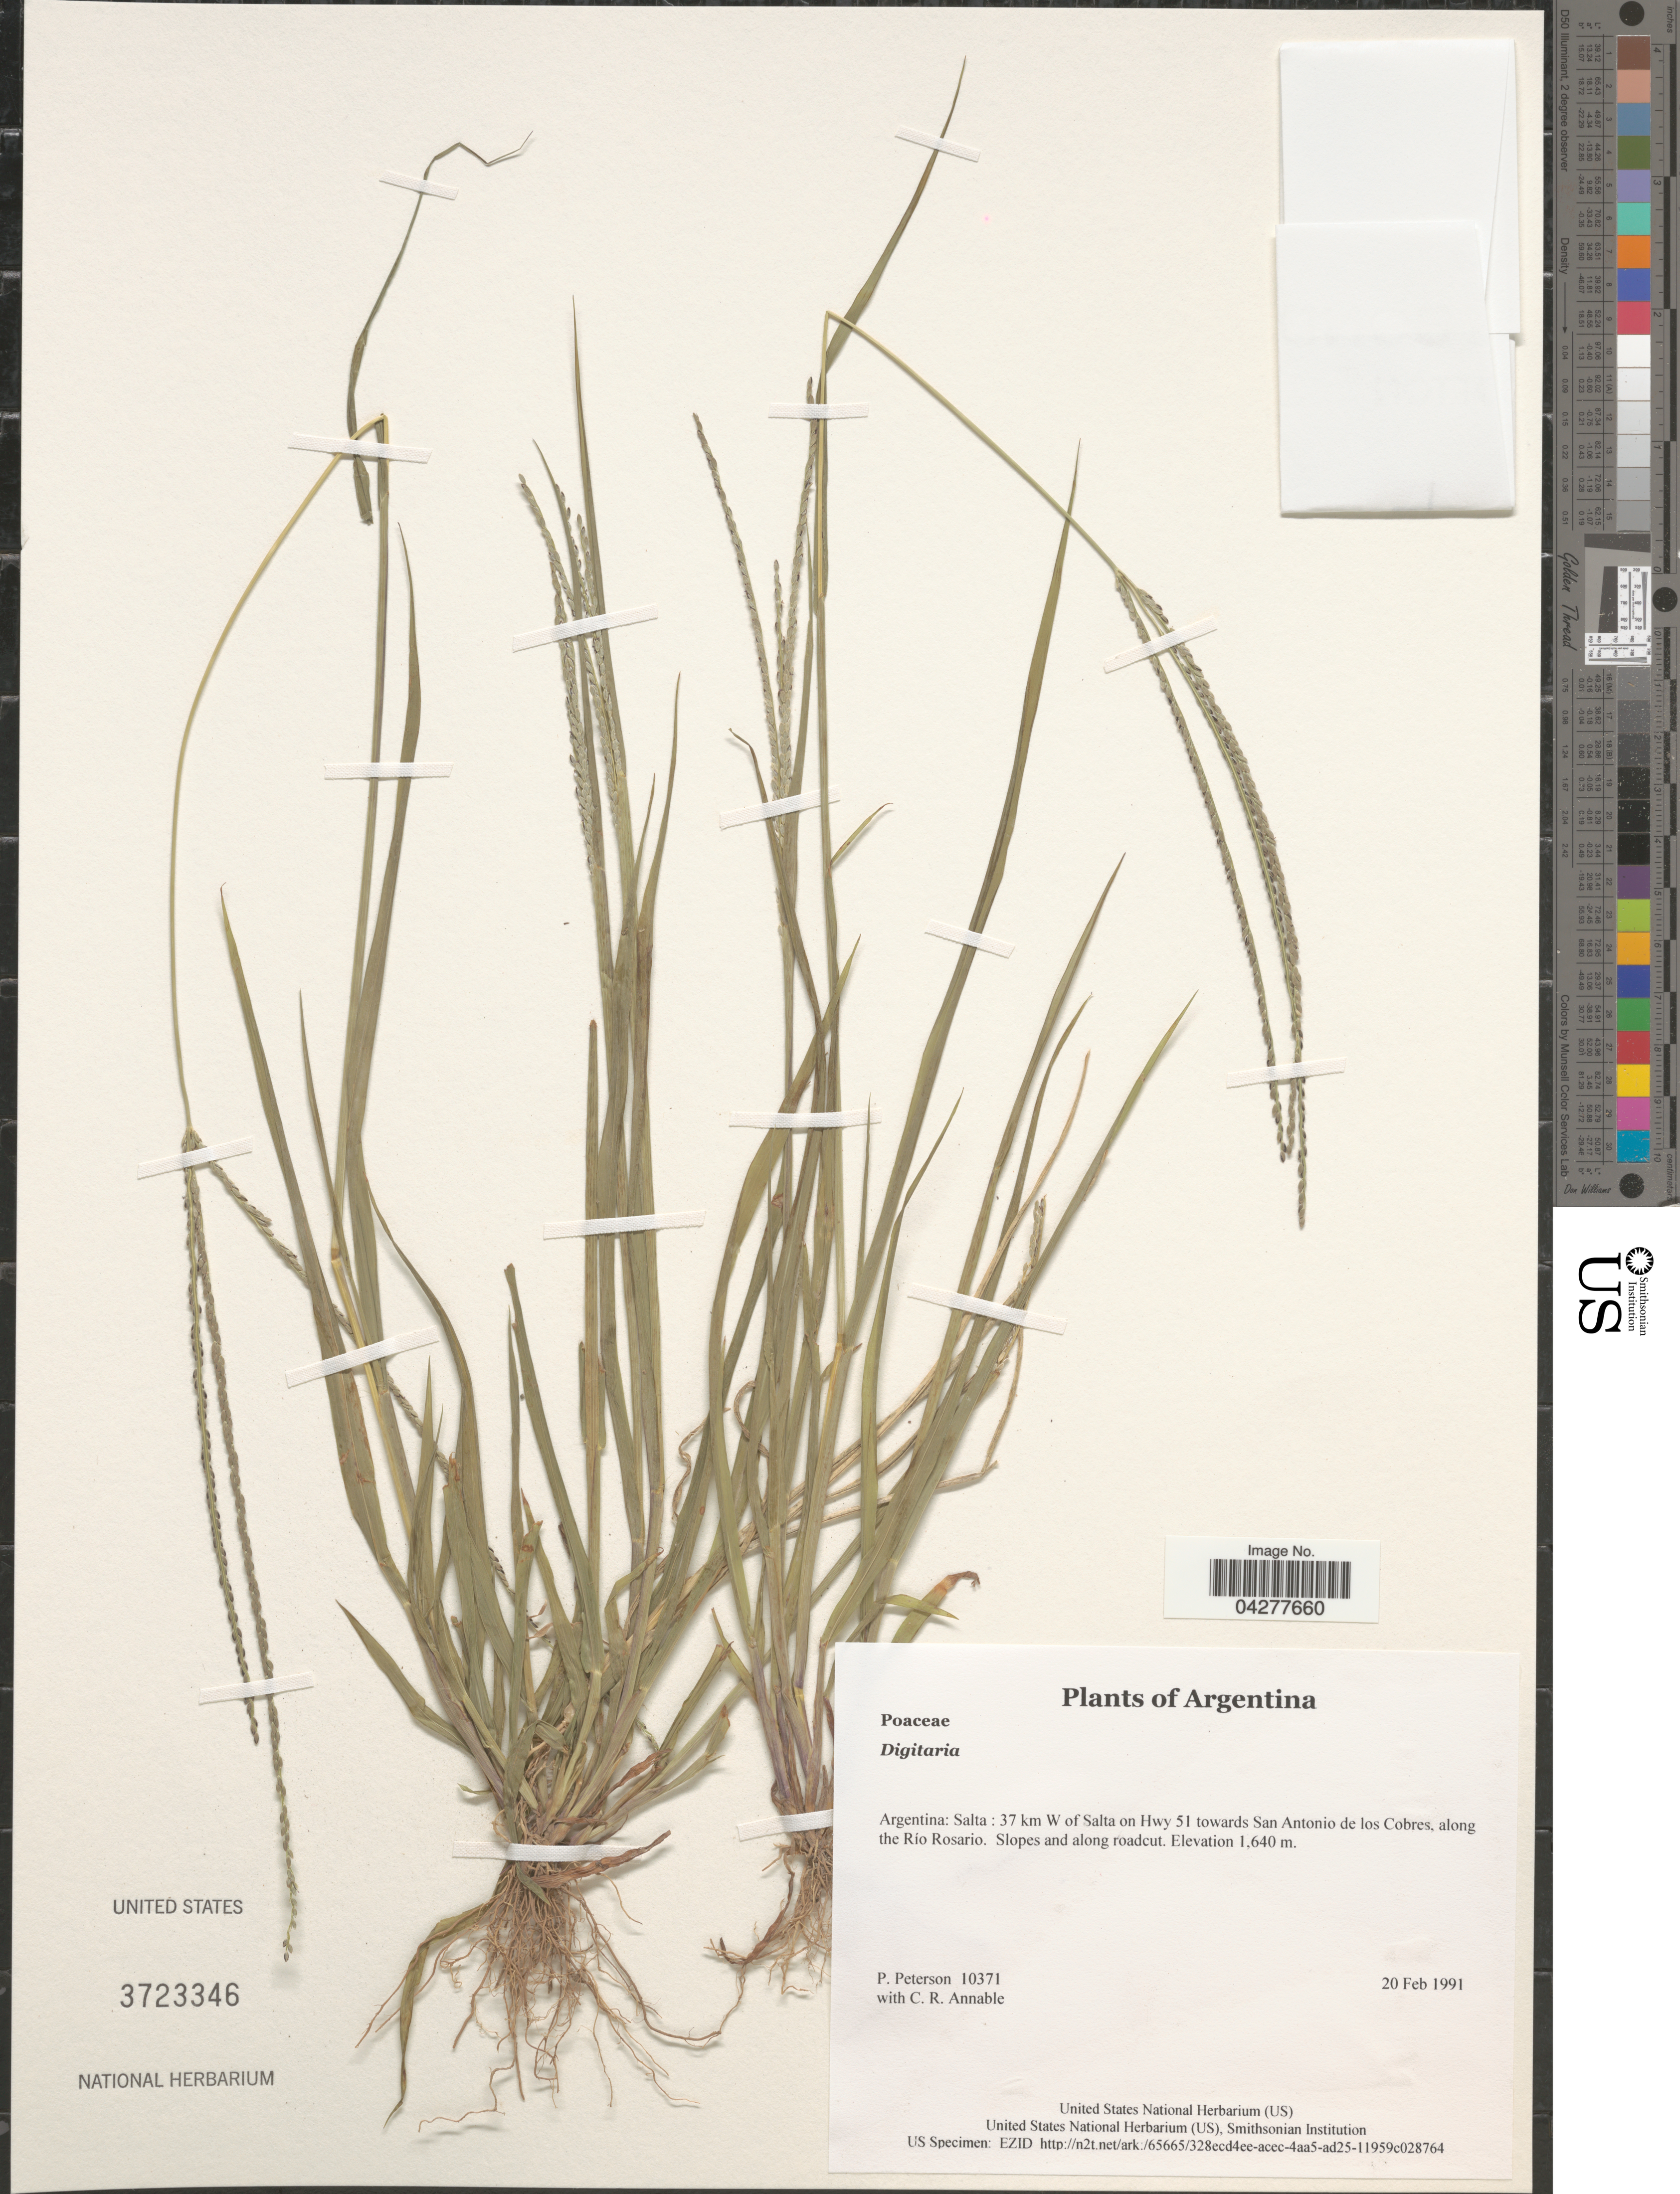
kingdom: Plantae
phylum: Tracheophyta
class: Liliopsida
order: Poales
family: Poaceae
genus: Digitaria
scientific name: Digitaria sp.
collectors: P. Peterson & C. R. Annable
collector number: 10371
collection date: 1991-02-20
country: Argentina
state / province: Salta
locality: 37 km W of Salta on Hwy 51 towards San Antonio de los Cobres, along the Río Rosario. Slopes and along roadcut.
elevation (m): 1640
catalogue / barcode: US 3723346